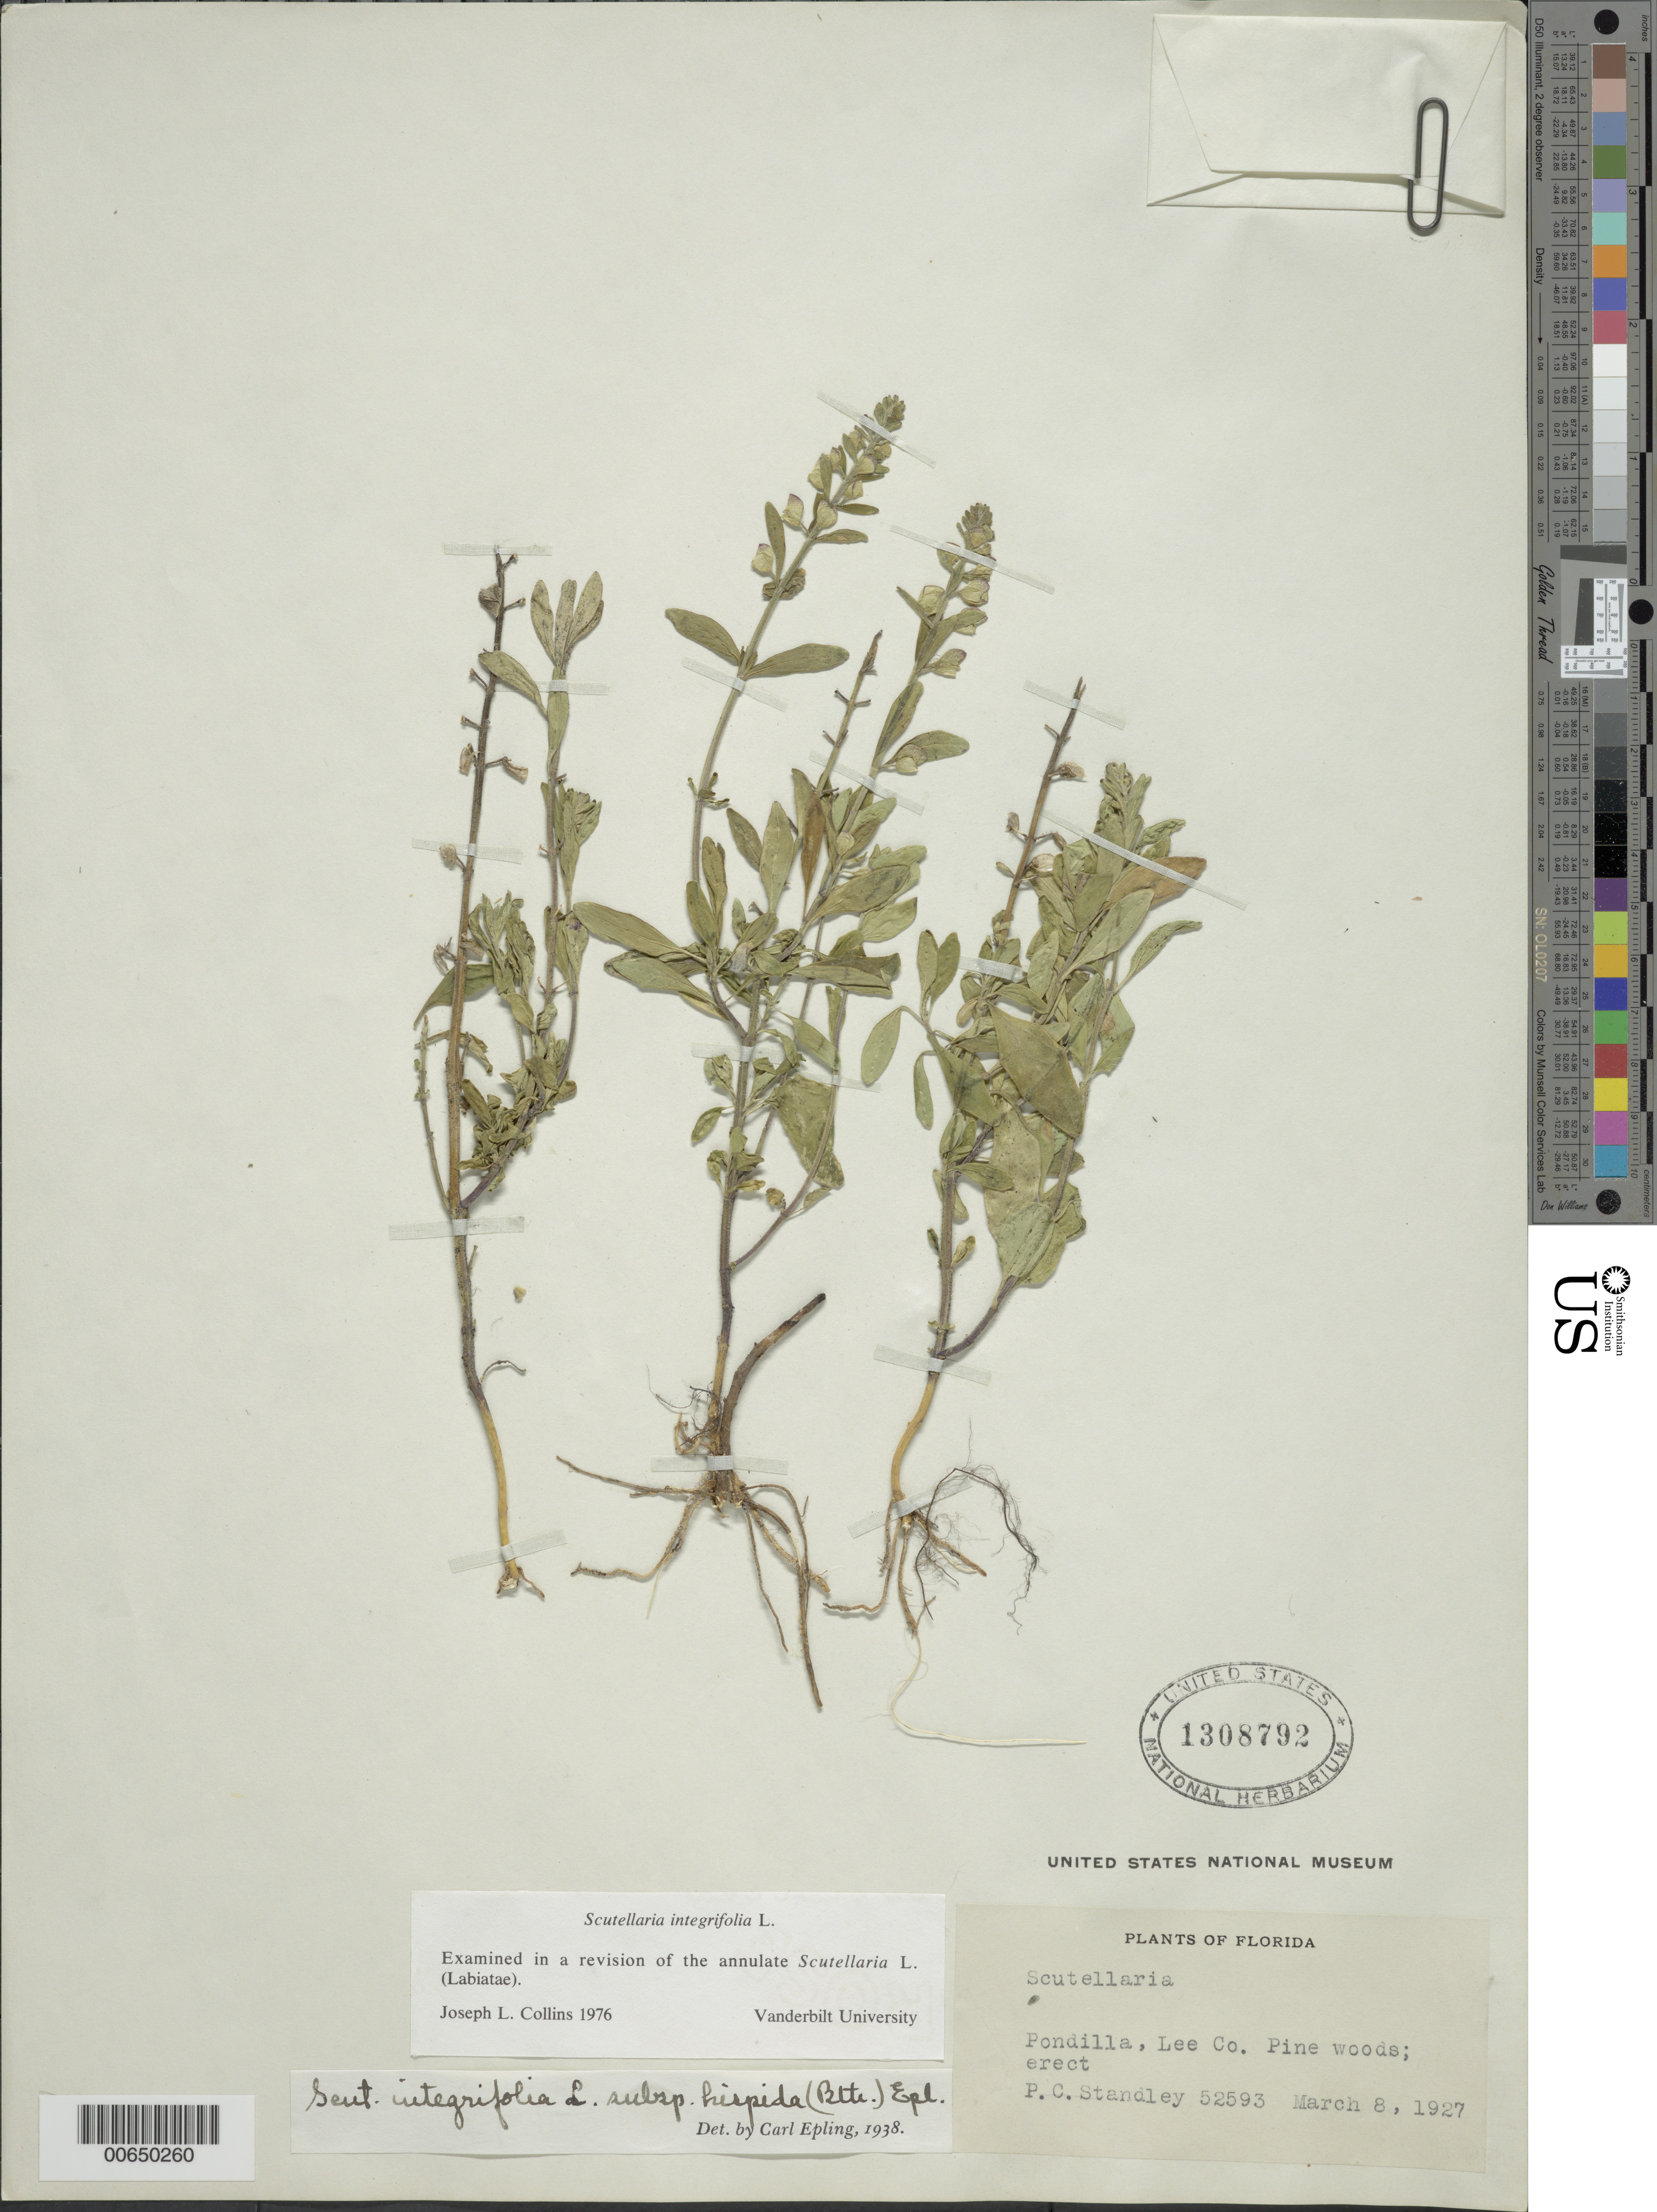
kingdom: Plantae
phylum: Tracheophyta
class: Magnoliopsida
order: Lamiales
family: Lamiaceae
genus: Scutellaria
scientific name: Scutellaria integrifolia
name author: L.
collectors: P. C. Standley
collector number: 52593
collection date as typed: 08 Mar 1927 or 03 Aug 1927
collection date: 1927-03-08 or 1927-08-03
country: United States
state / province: Florida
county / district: Lee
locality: Pondilla.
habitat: Pine woods.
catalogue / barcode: US 1308792